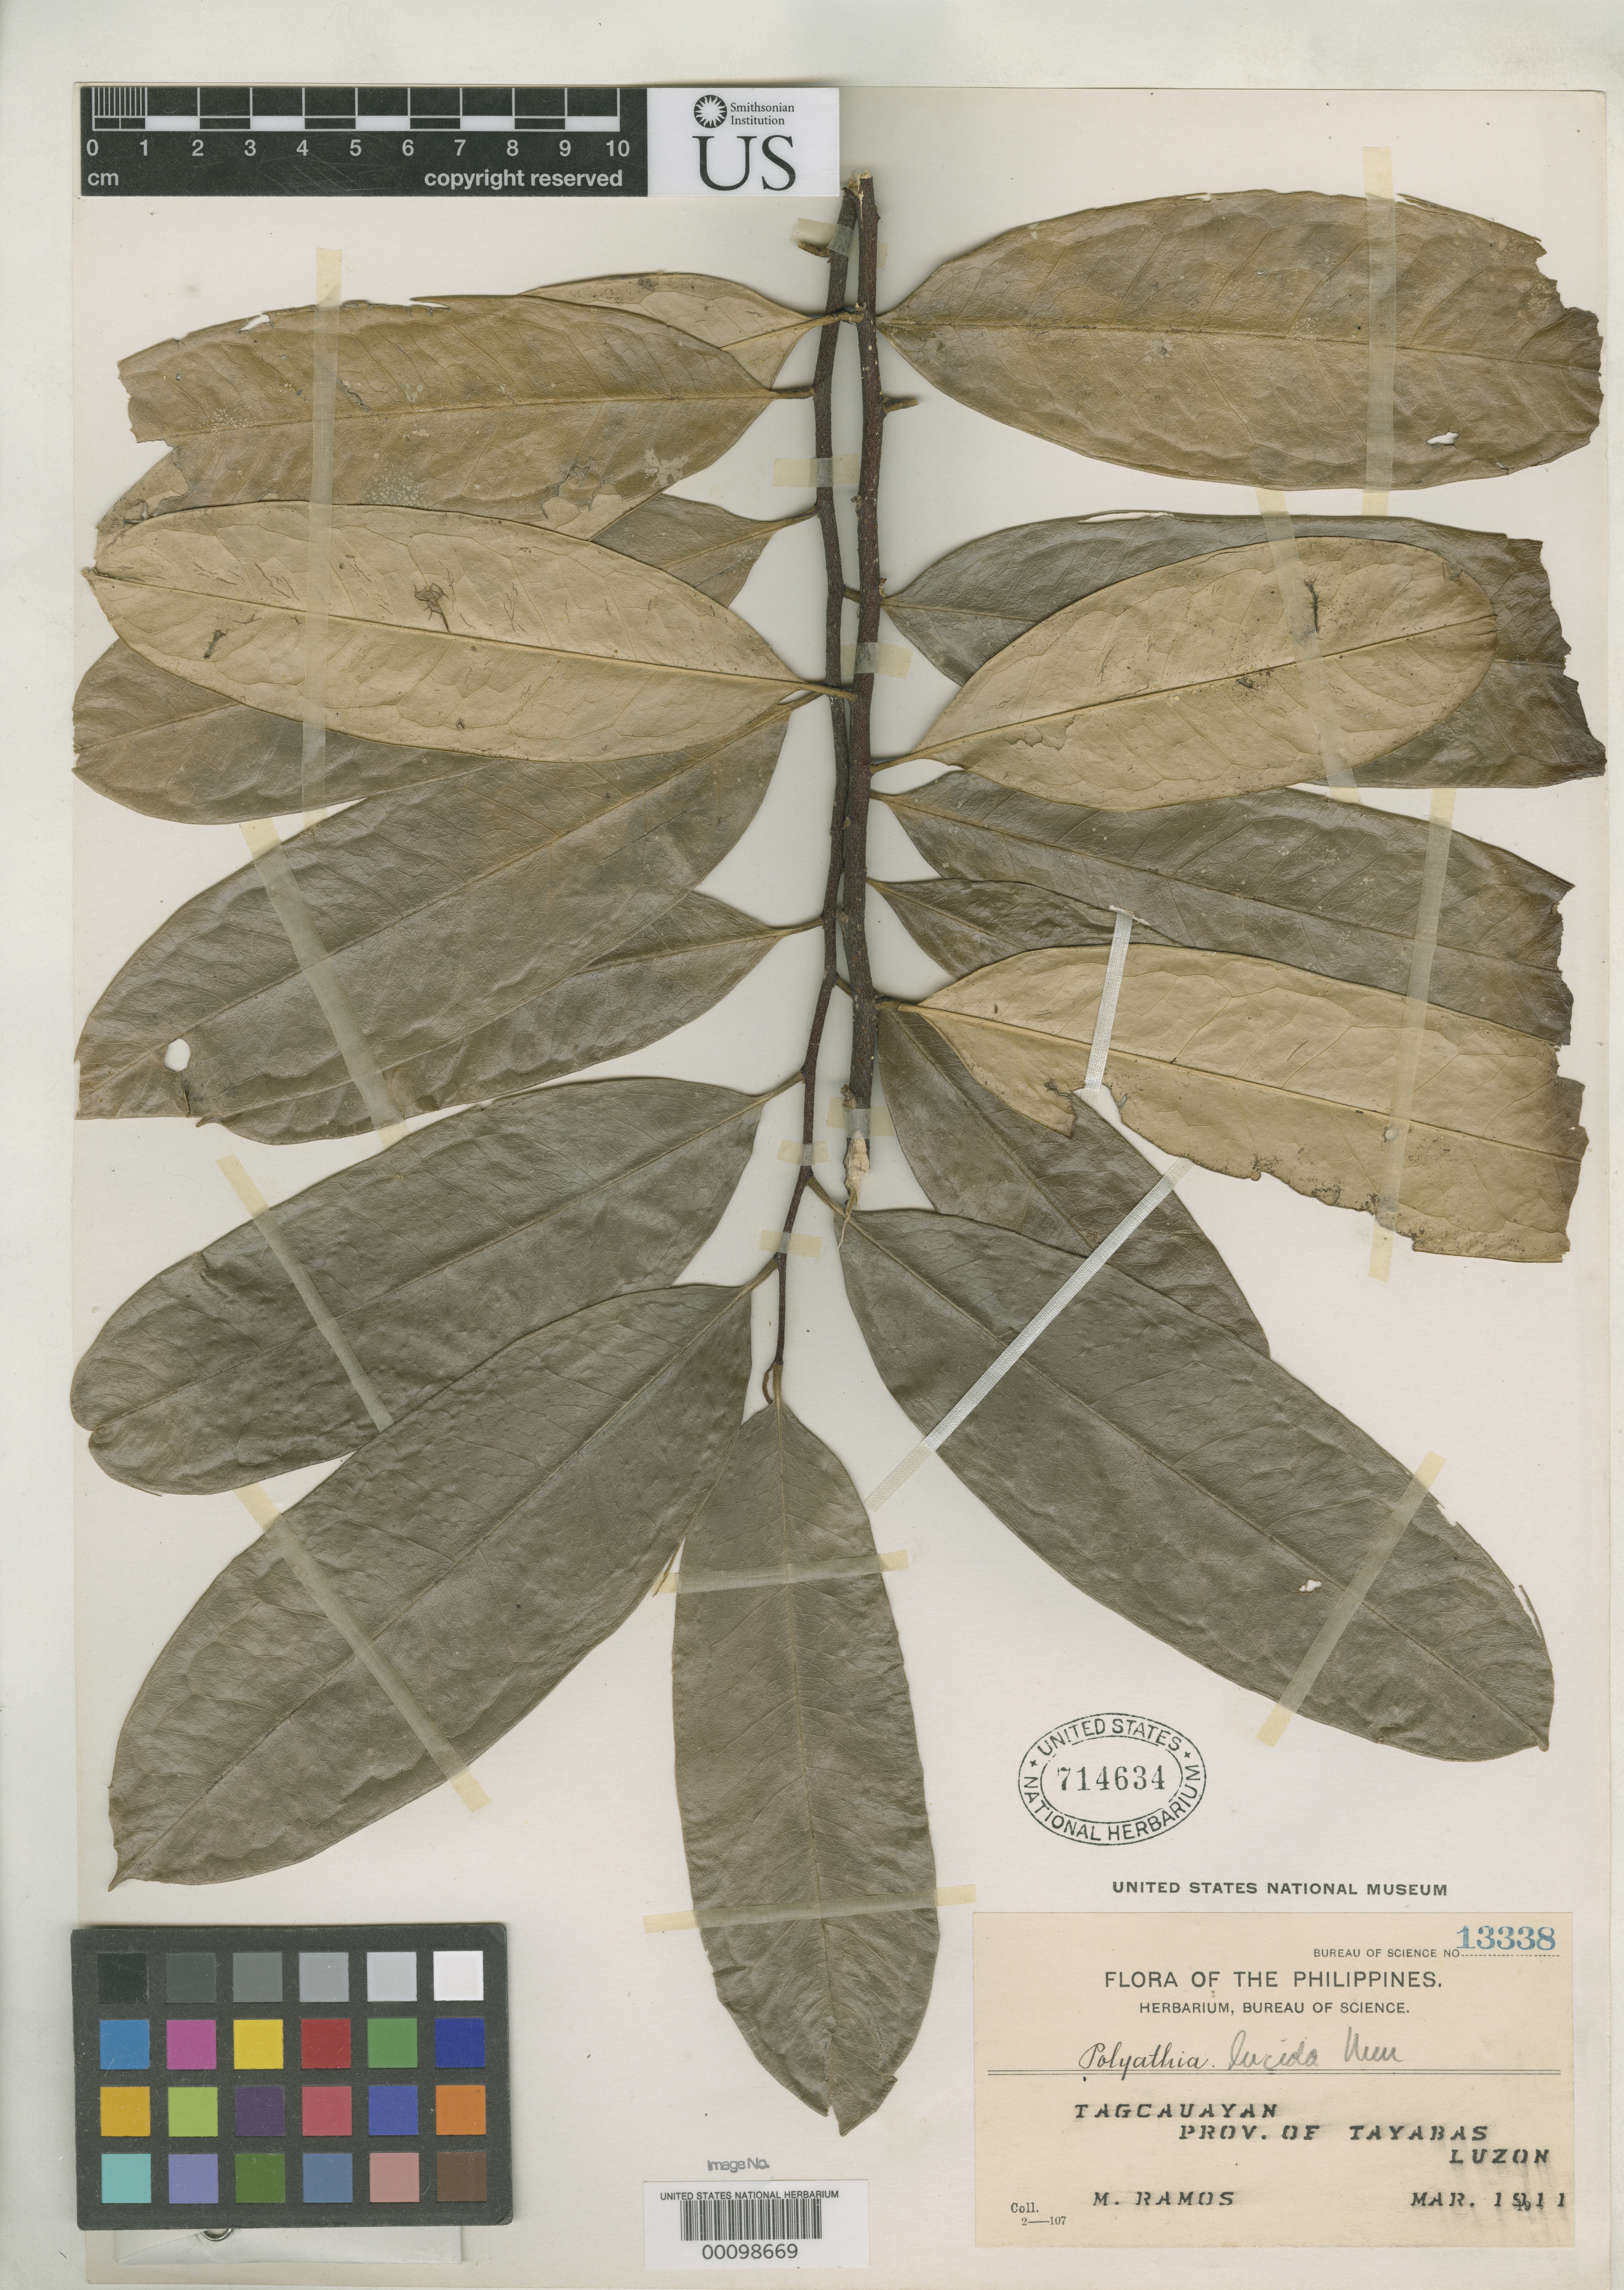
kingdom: Plantae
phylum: Tracheophyta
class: Magnoliopsida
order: Magnoliales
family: Annonaceae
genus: Polyalthia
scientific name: Polyalthia lucida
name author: Merr.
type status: Isotype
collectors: M. Ramos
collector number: Bur. Sci. 13338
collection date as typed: Mar 1911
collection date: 1911-03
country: Philippines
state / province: Calabarzon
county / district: Quezon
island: Luzon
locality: Tagcauayan.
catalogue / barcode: US 714634